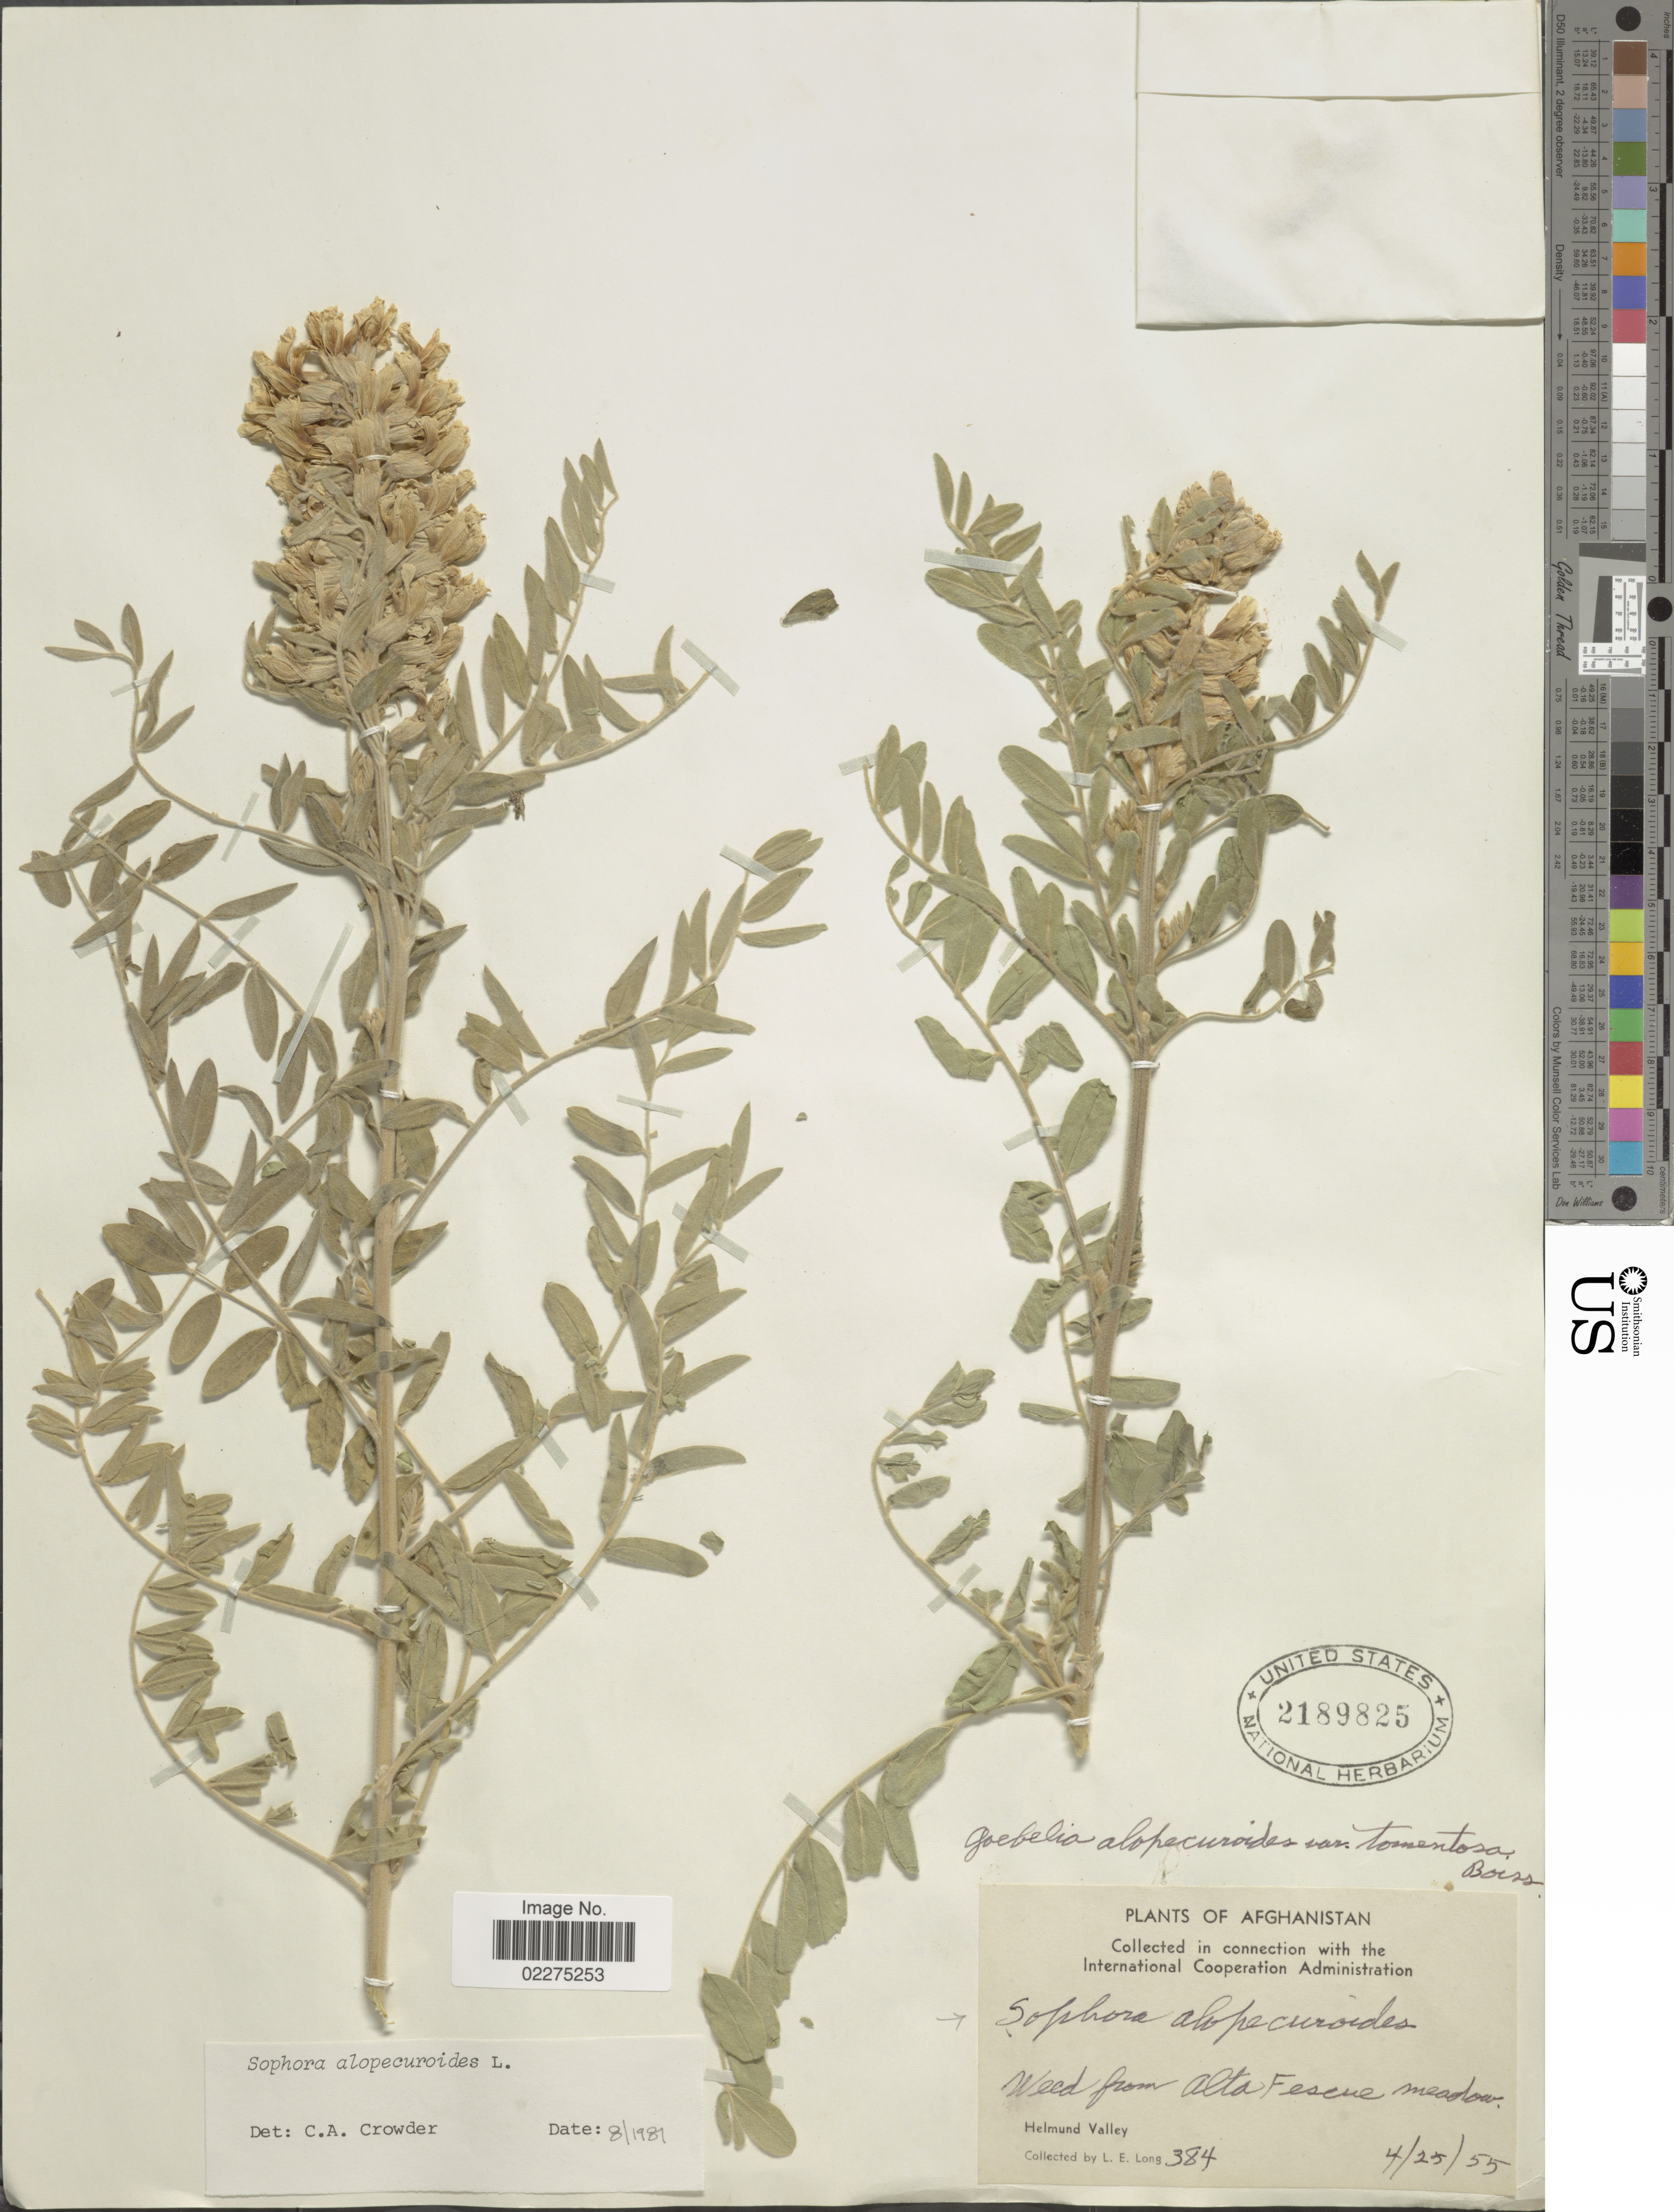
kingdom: Plantae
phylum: Tracheophyta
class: Magnoliopsida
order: Fabales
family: Fabaceae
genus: Sophora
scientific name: Sophora alopecuroides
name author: L.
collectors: L. E. Long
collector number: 384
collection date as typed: Transcribed d/m/y: 25/4/55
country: Afghanistan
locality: Helmund Valley. Alta Fescue meadow [unsure placement]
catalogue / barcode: US 2189825